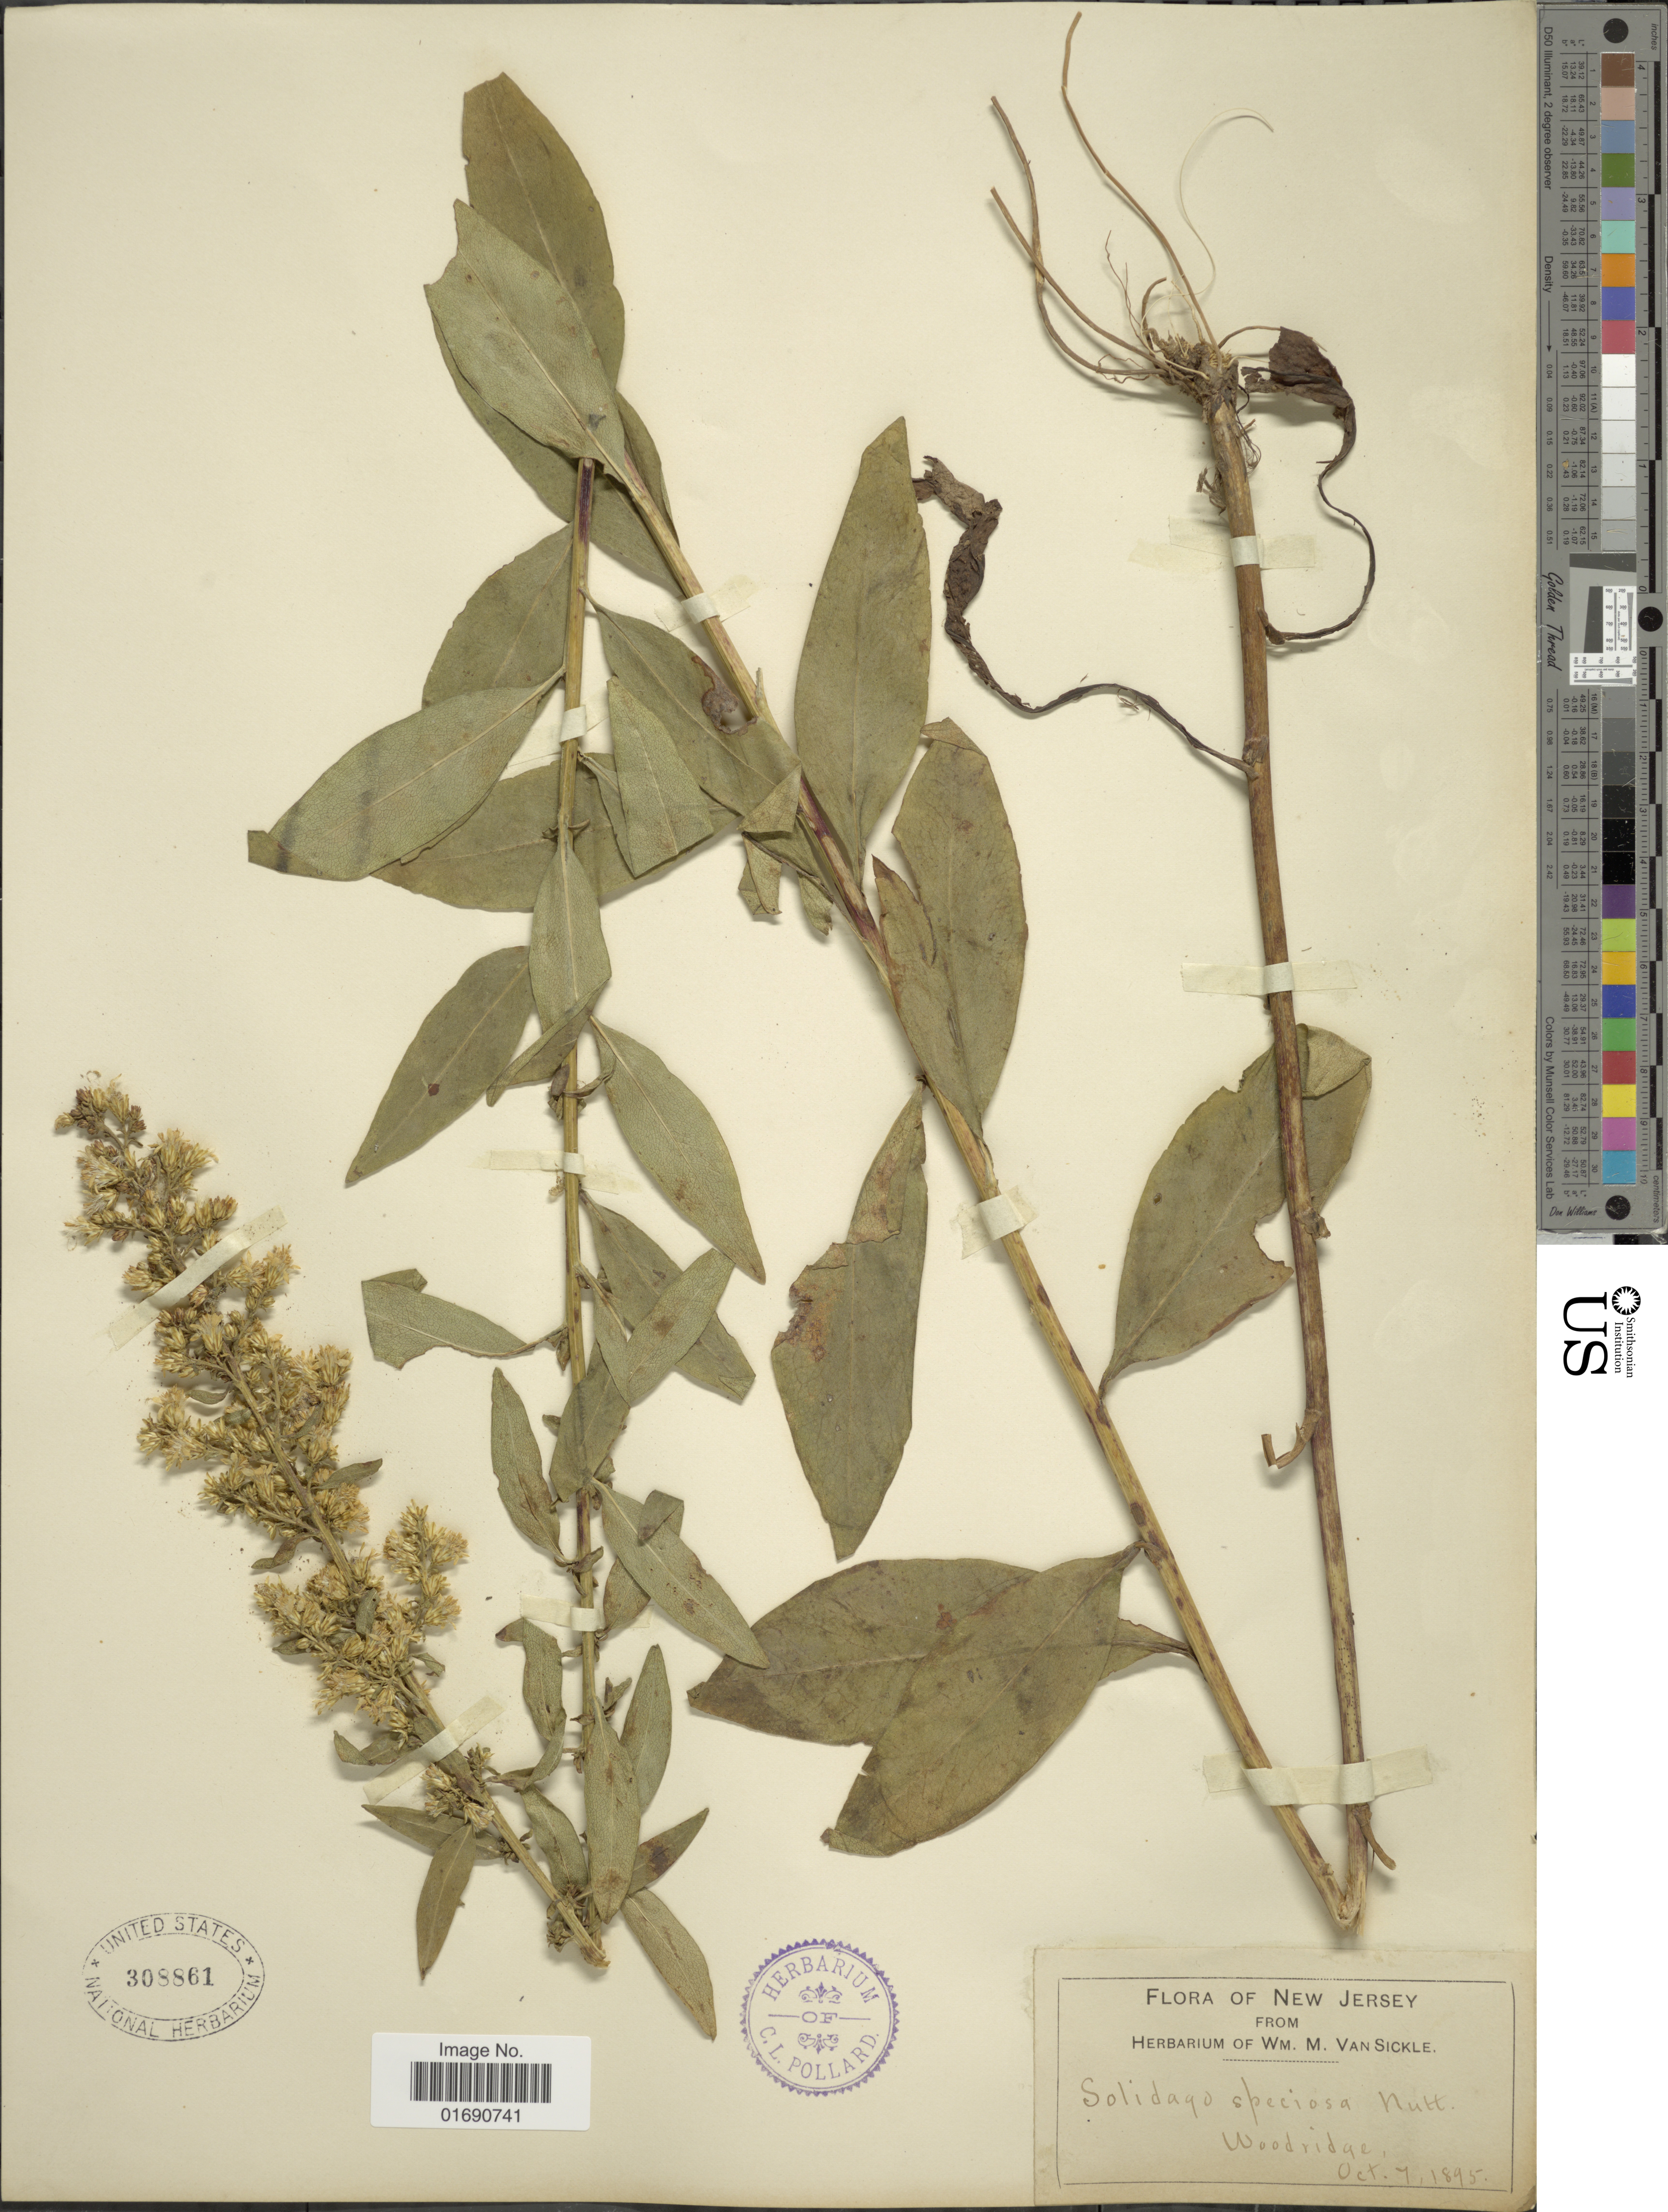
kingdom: Plantae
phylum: Tracheophyta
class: Magnoliopsida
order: Asterales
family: Asteraceae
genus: Solidago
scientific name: Solidago speciosa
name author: Nutt.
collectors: ex herb. Wm. M. Van Sickle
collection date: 1895-10-07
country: United States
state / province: New Jersey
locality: Woodridge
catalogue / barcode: US 308861